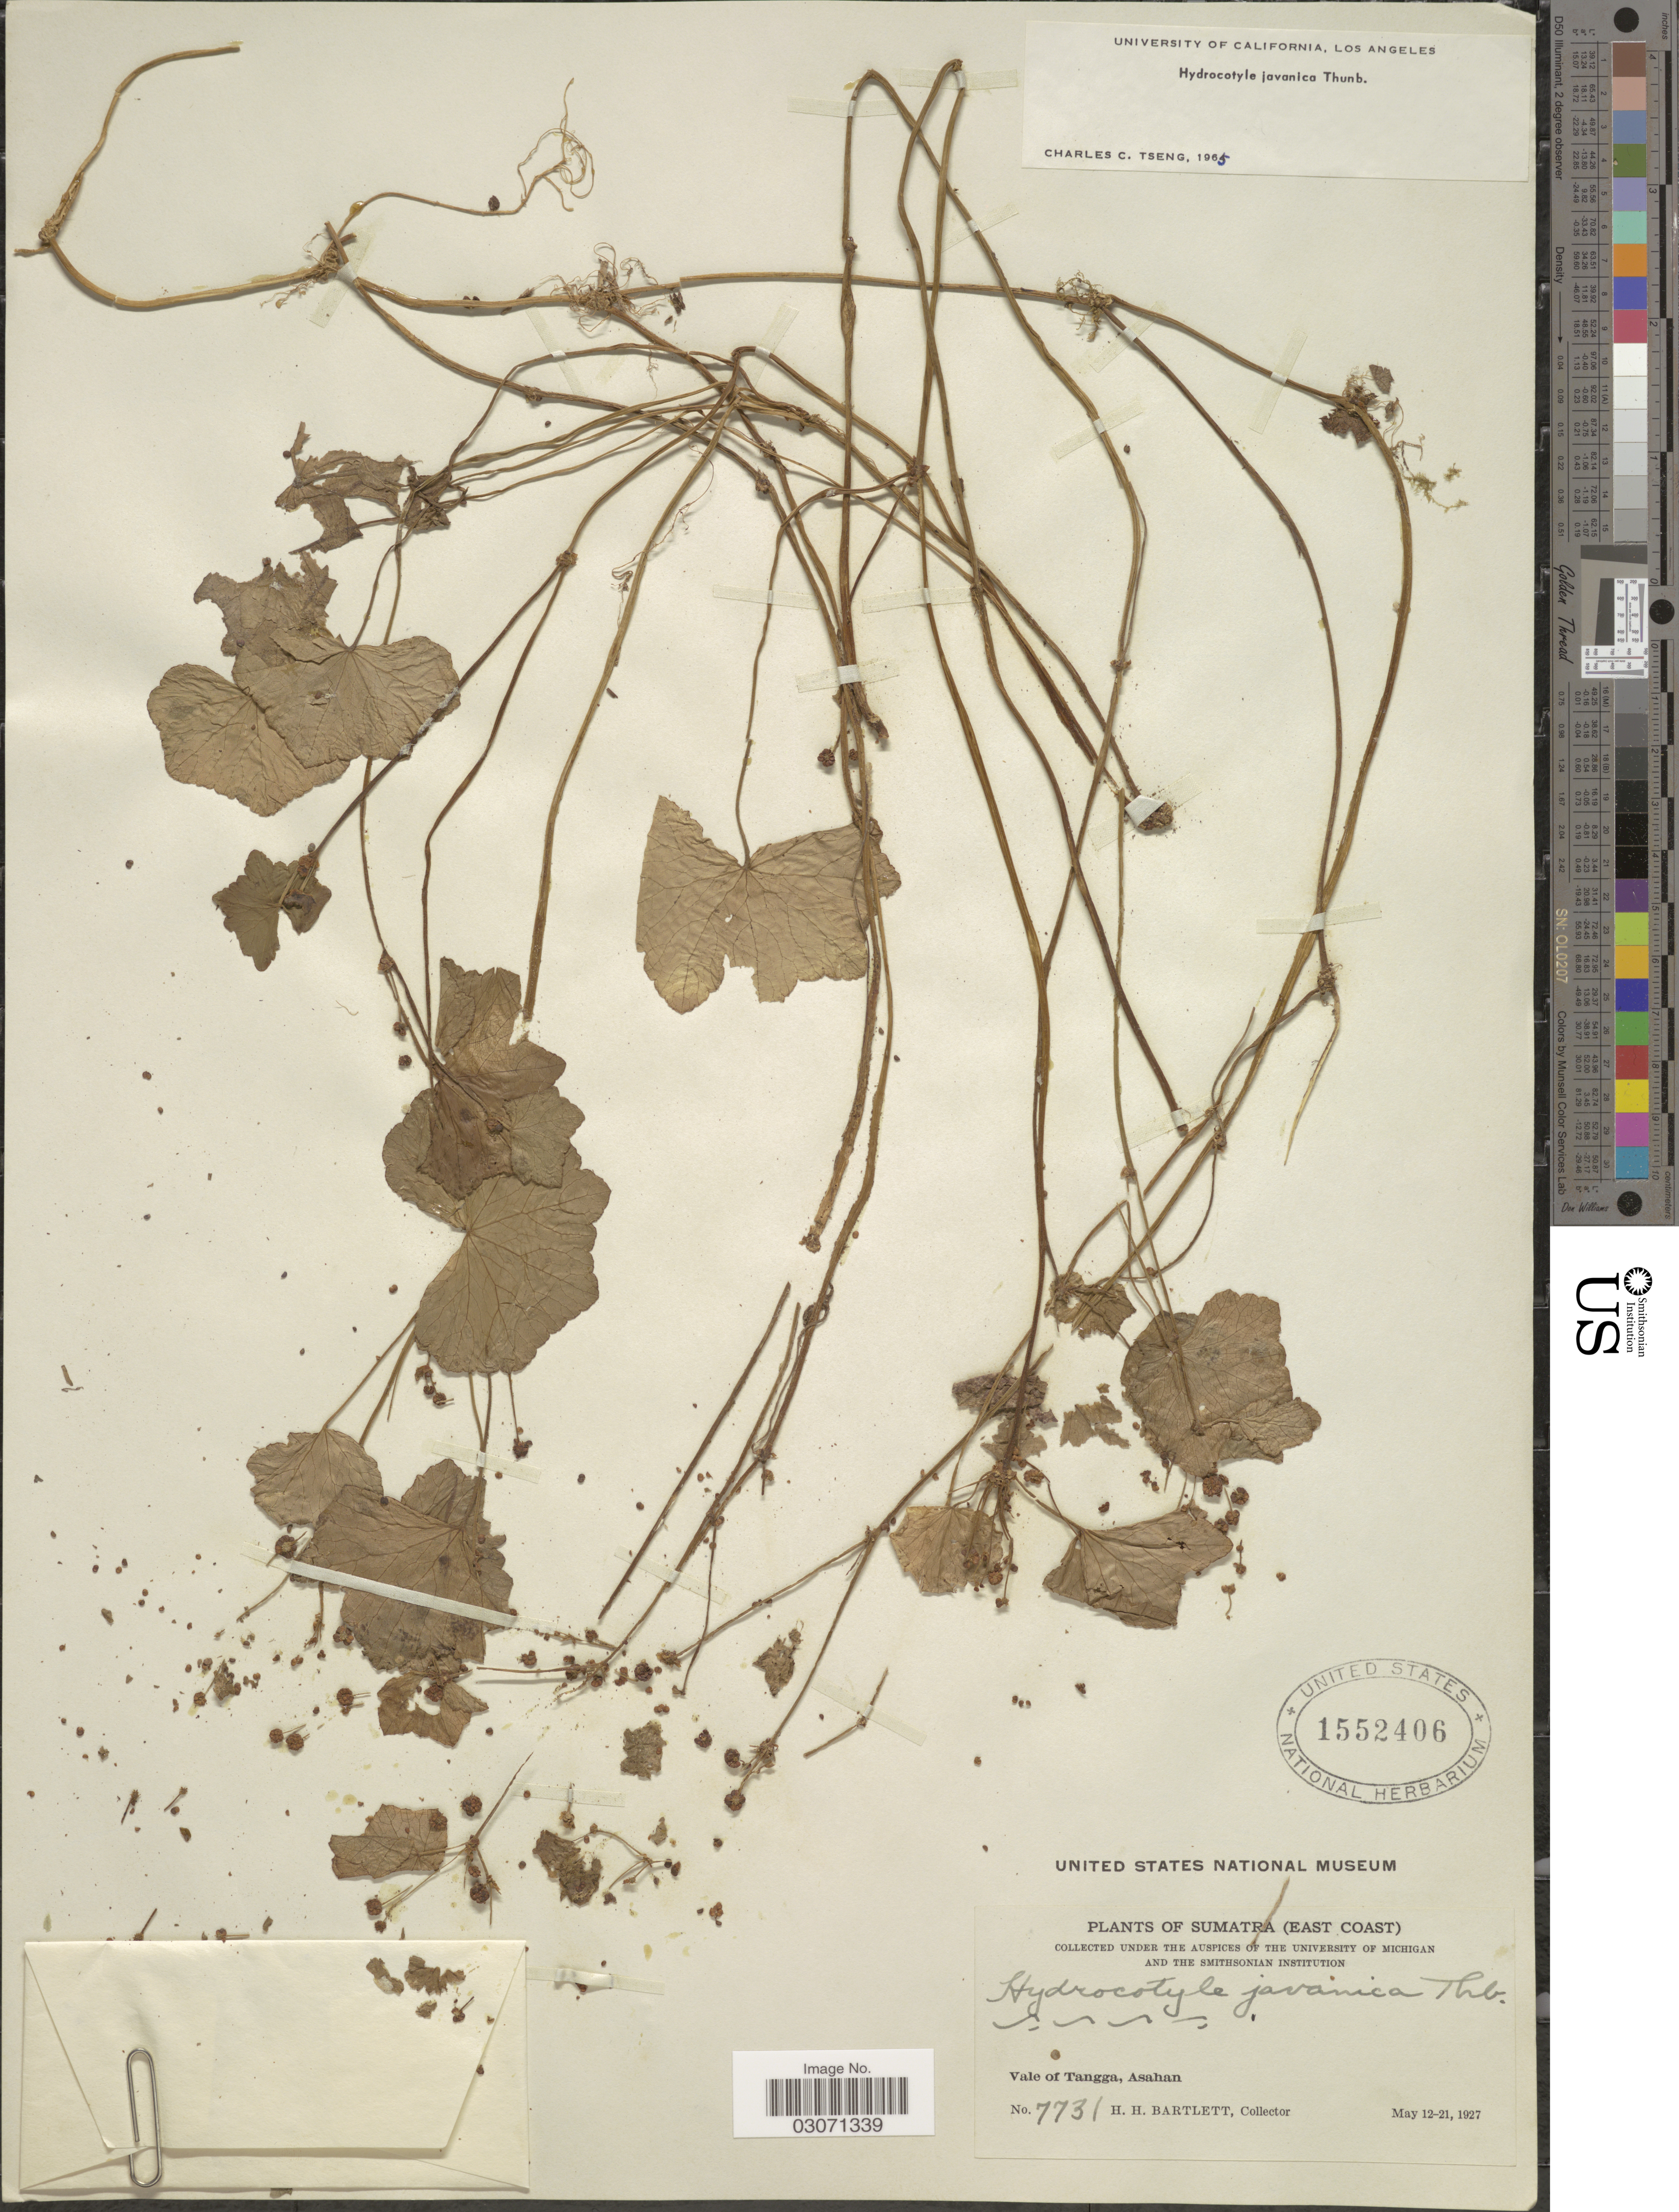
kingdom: Plantae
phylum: Tracheophyta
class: Magnoliopsida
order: Apiales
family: Araliaceae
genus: Hydrocotyle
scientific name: Hydrocotyle javanica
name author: Thunb.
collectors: H. H. Bartlett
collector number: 7731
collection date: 1927-05-12/1927-05-21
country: Indonesia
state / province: Sumatra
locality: (East Coast). Vale of Tangga, Asahan.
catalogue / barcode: US 1552406